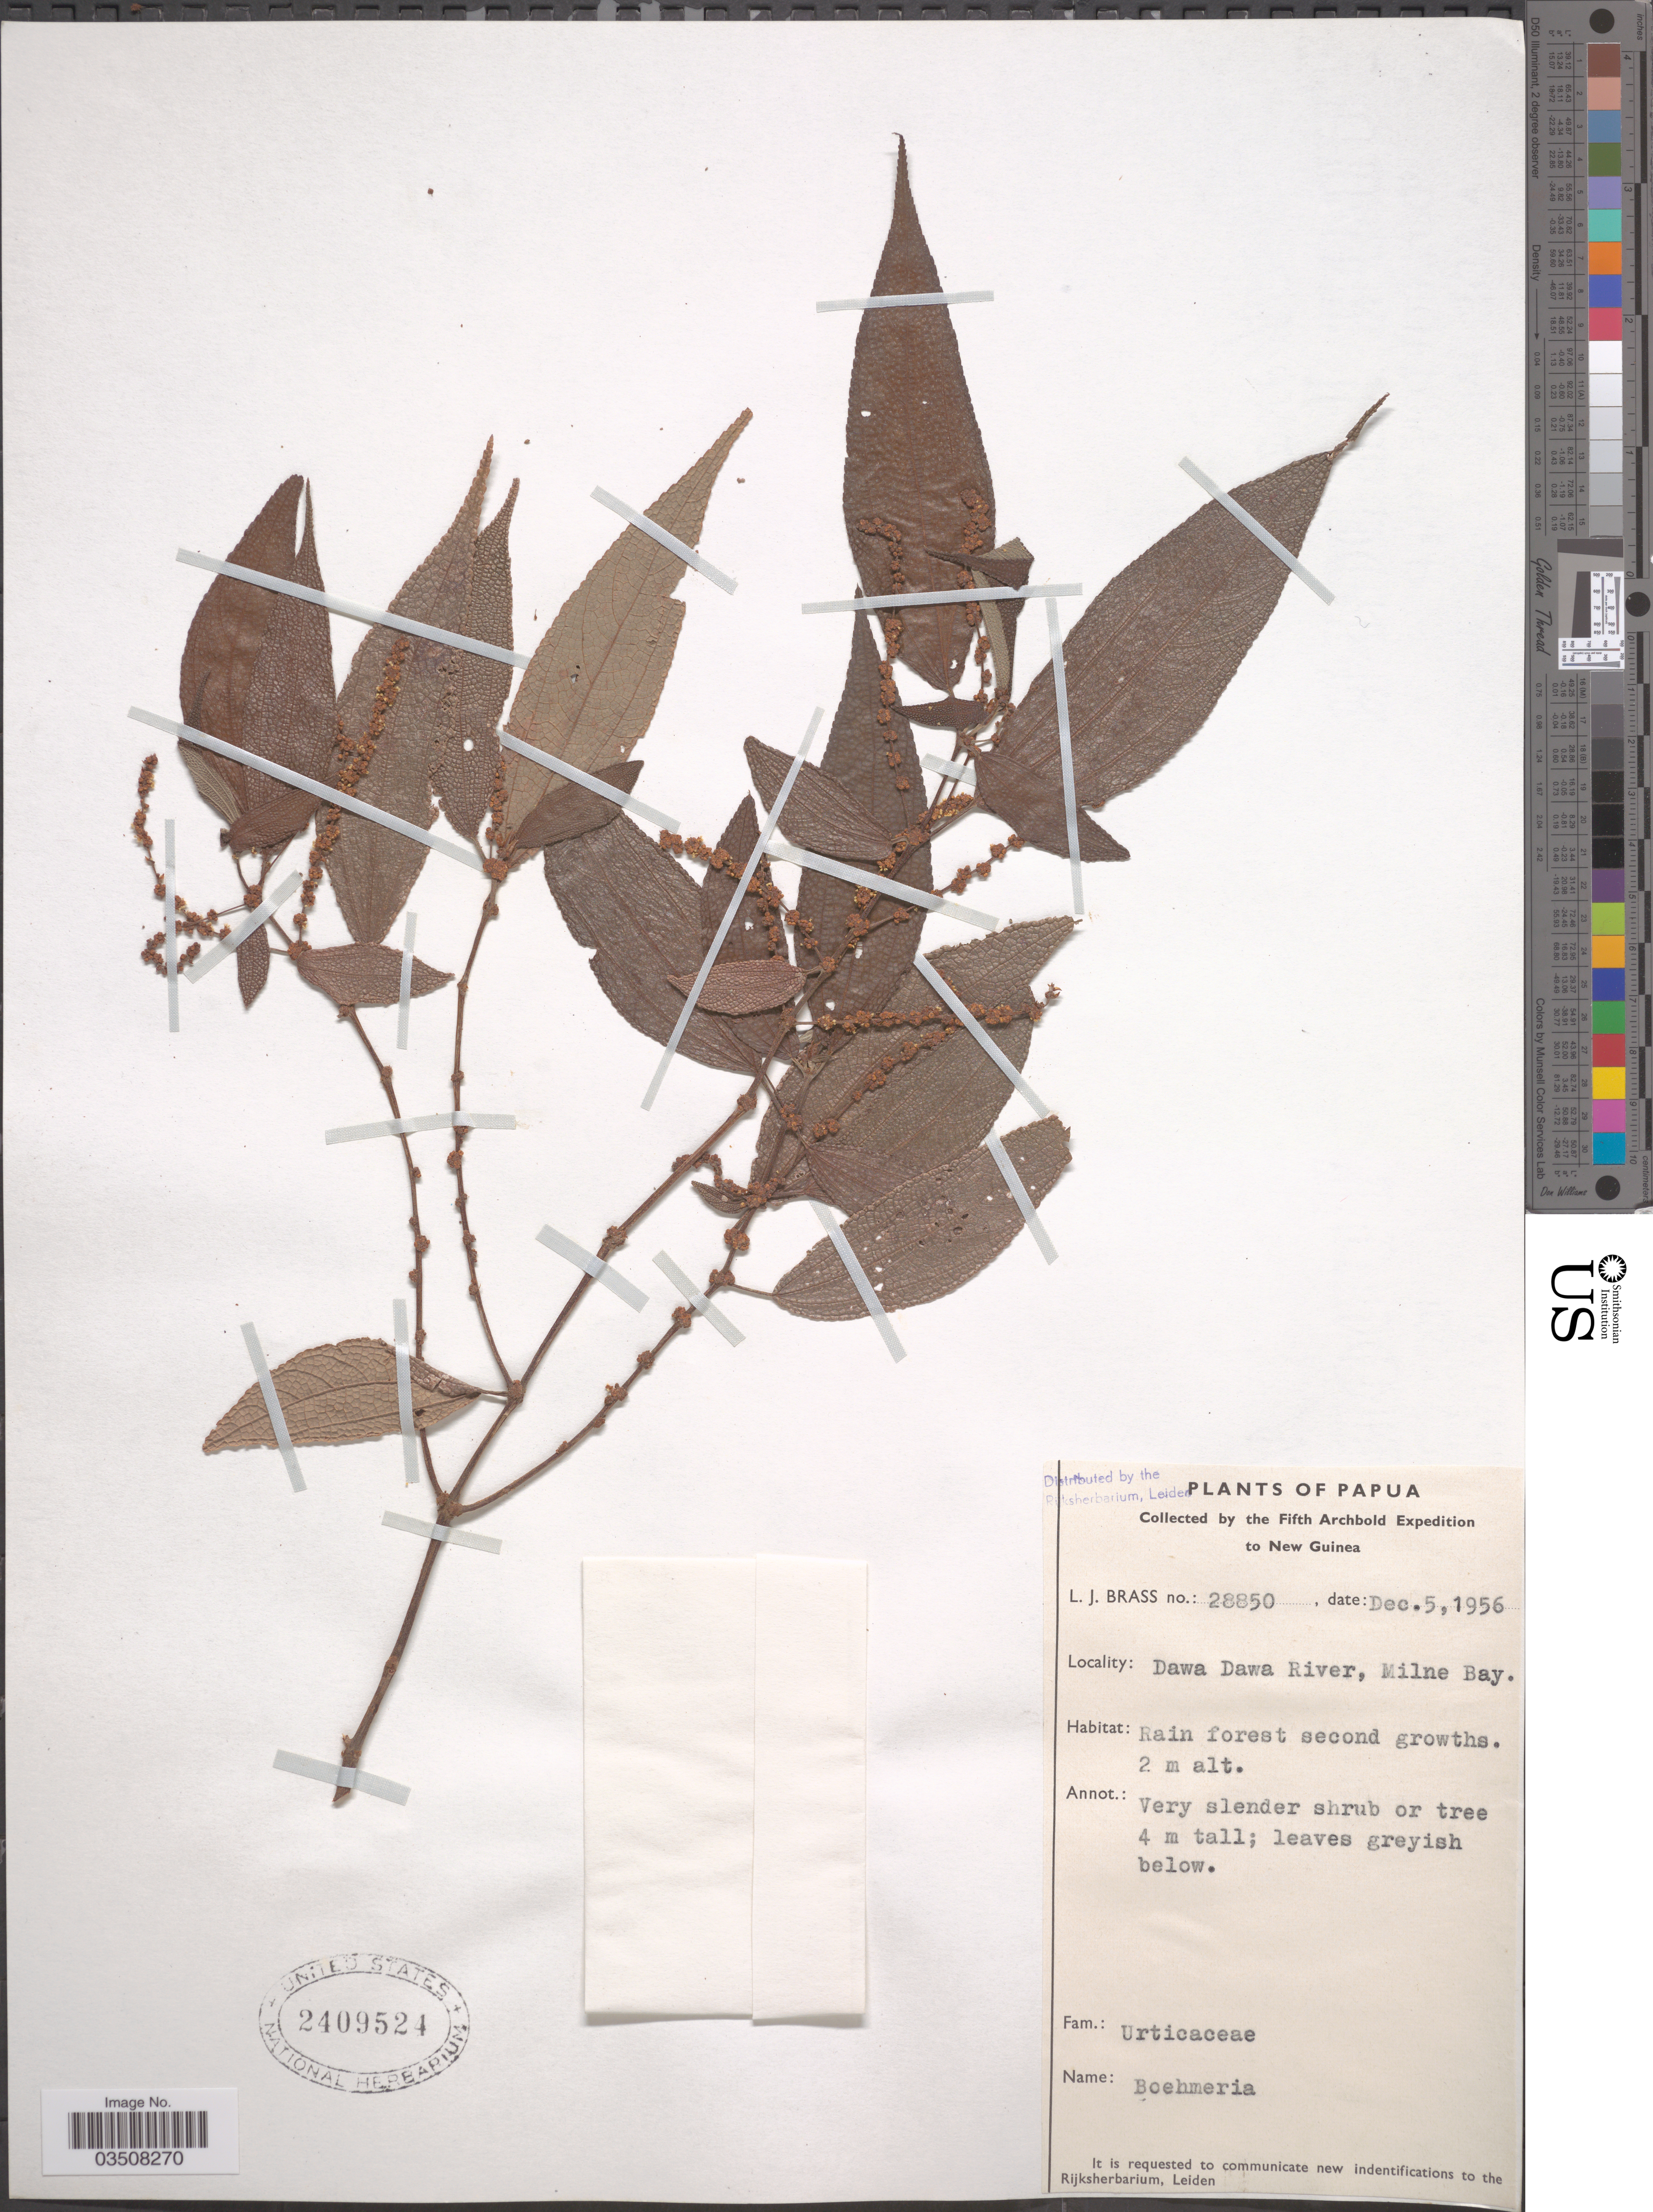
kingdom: Plantae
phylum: Tracheophyta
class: Magnoliopsida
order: Rosales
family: Urticaceae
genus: Boehmeria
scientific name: Boehmeria sp.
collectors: L. J. Brass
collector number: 28850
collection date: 1956-12-05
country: Papua New Guinea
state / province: Milne Bay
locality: Papua. New Guinea. Dawa Dawa River.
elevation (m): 2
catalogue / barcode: US 2409524